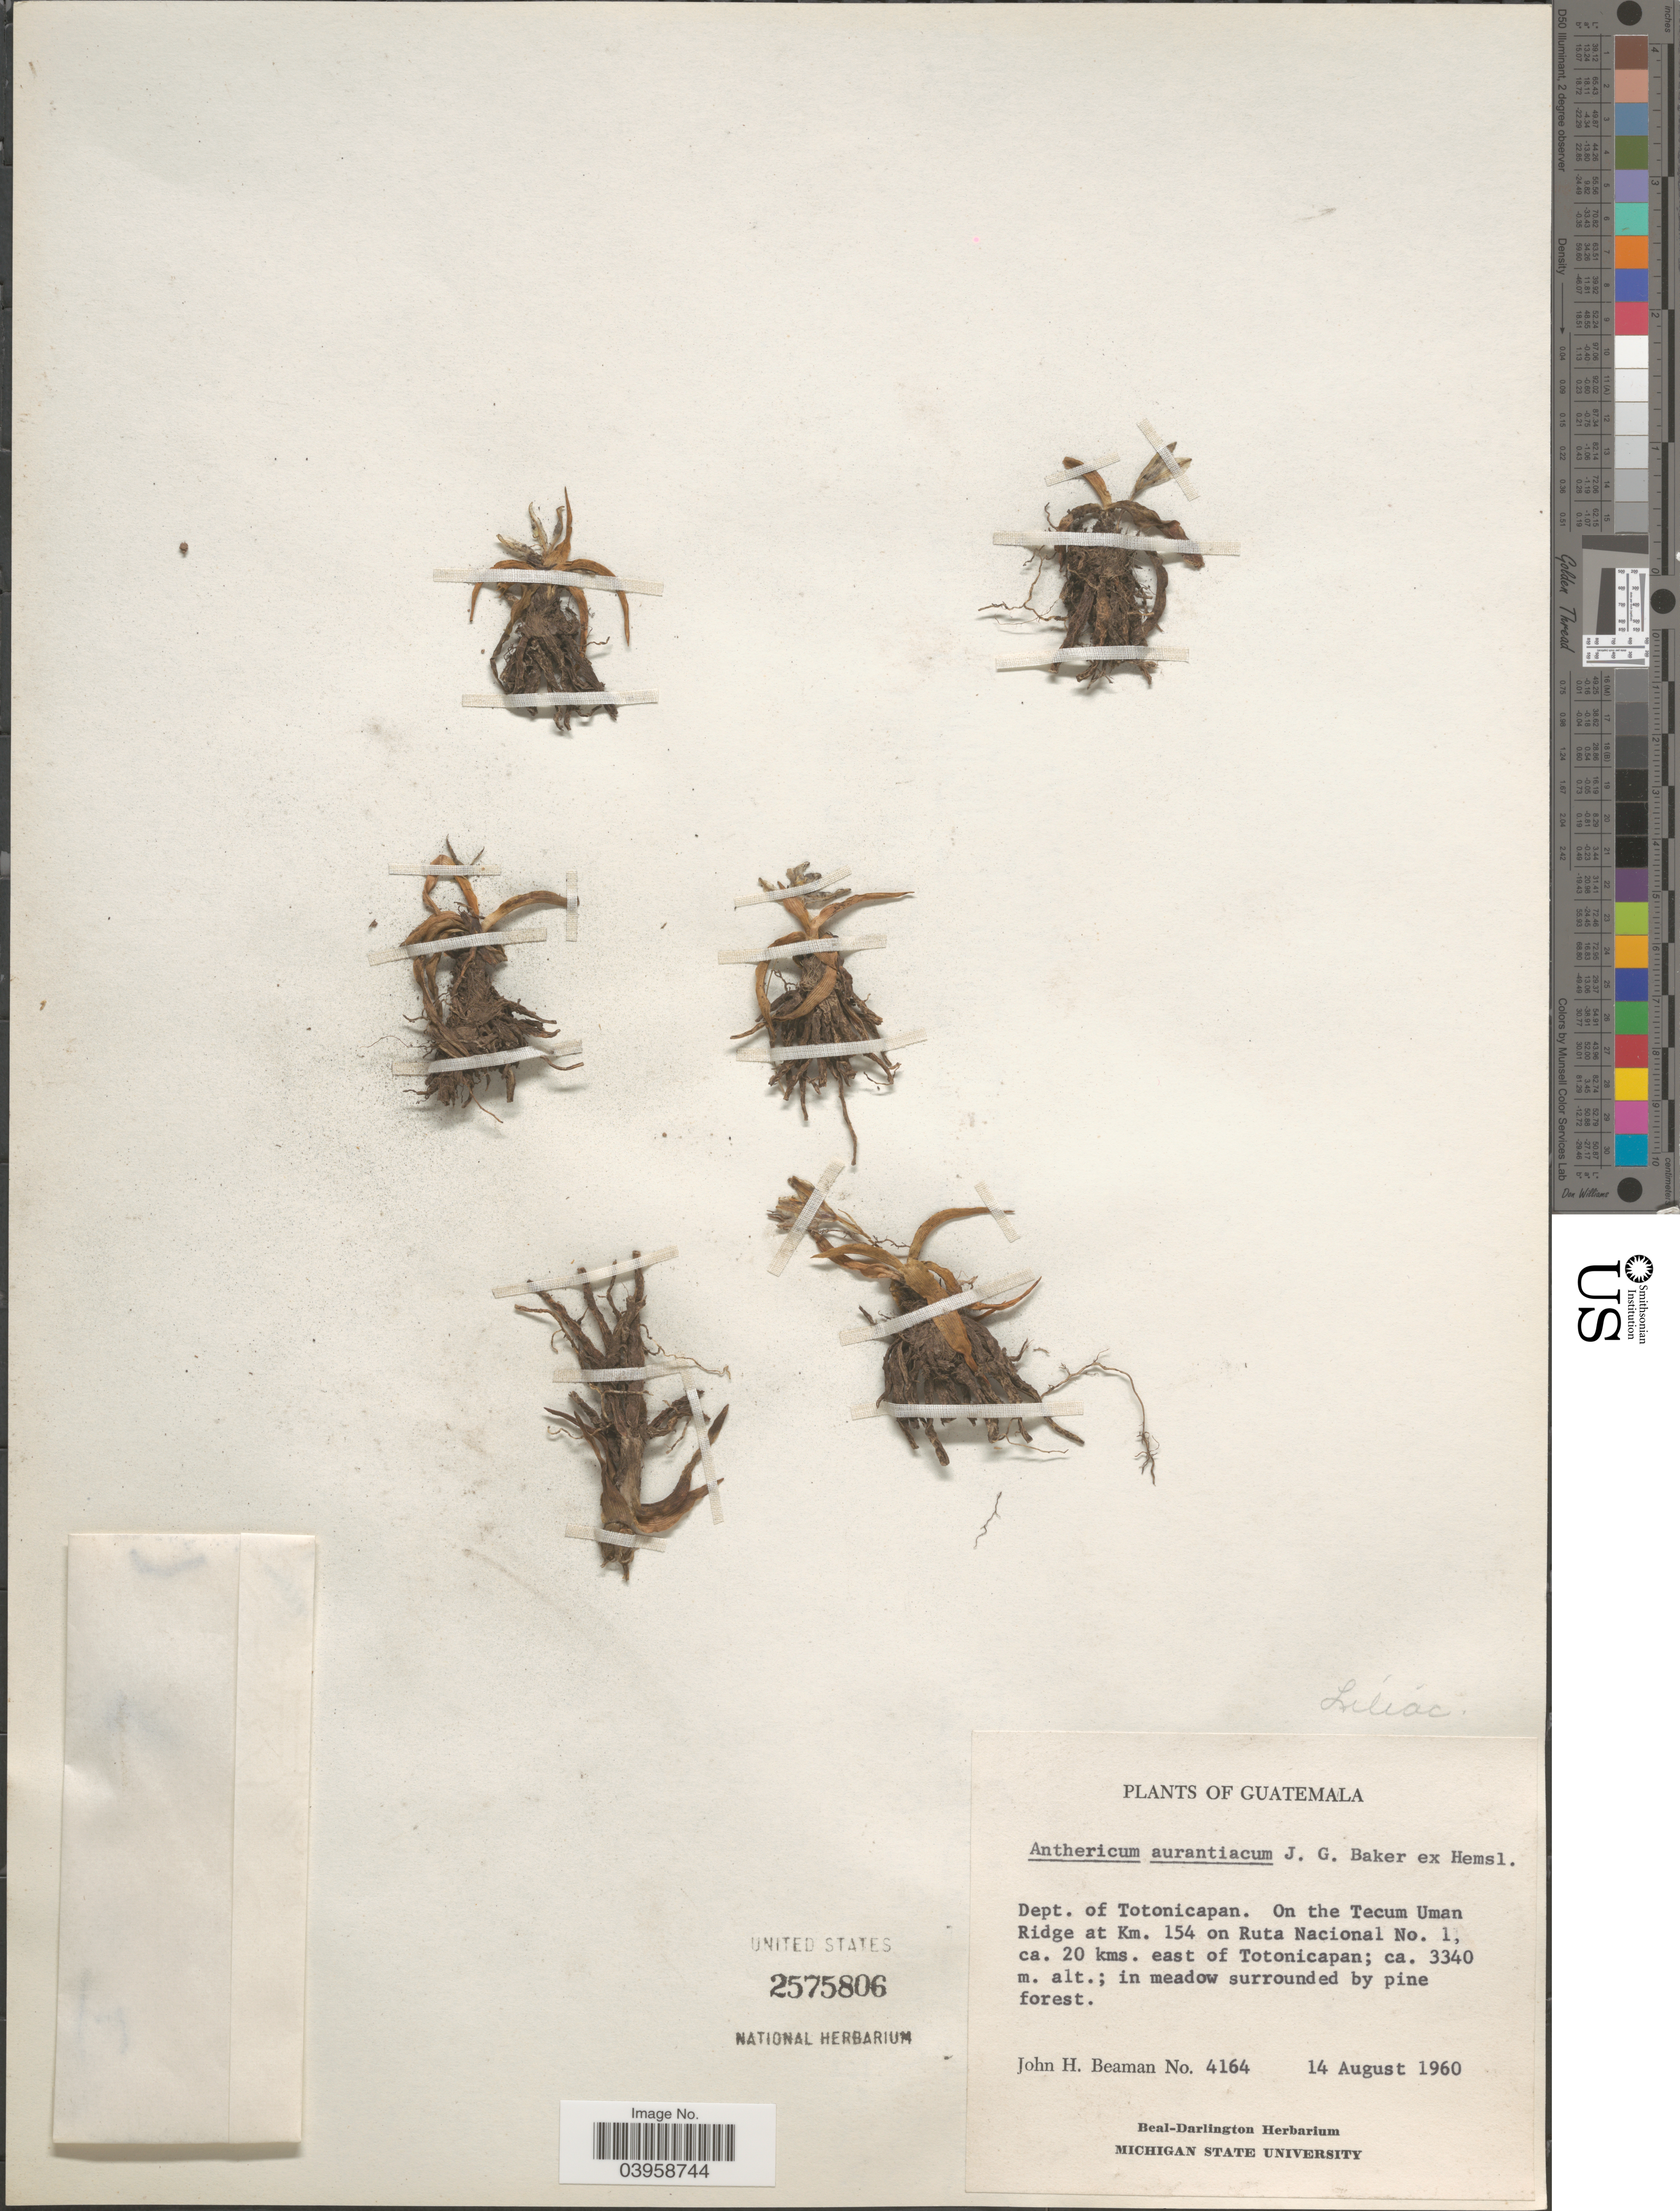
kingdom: Plantae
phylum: Tracheophyta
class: Liliopsida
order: Asparagales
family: Asparagaceae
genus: Anthericum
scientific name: Anthericum aurantiacum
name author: Baker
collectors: J. H. Beaman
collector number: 4164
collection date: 1960-08-14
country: Guatemala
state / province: Totonicapan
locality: Dept. of Totonicapan. On the Tecum Uman Ridge at Km. 154 on Ruta Nacional No.1, ca. 20 kms. east of Totonicapan.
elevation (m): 3340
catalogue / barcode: US 2575806